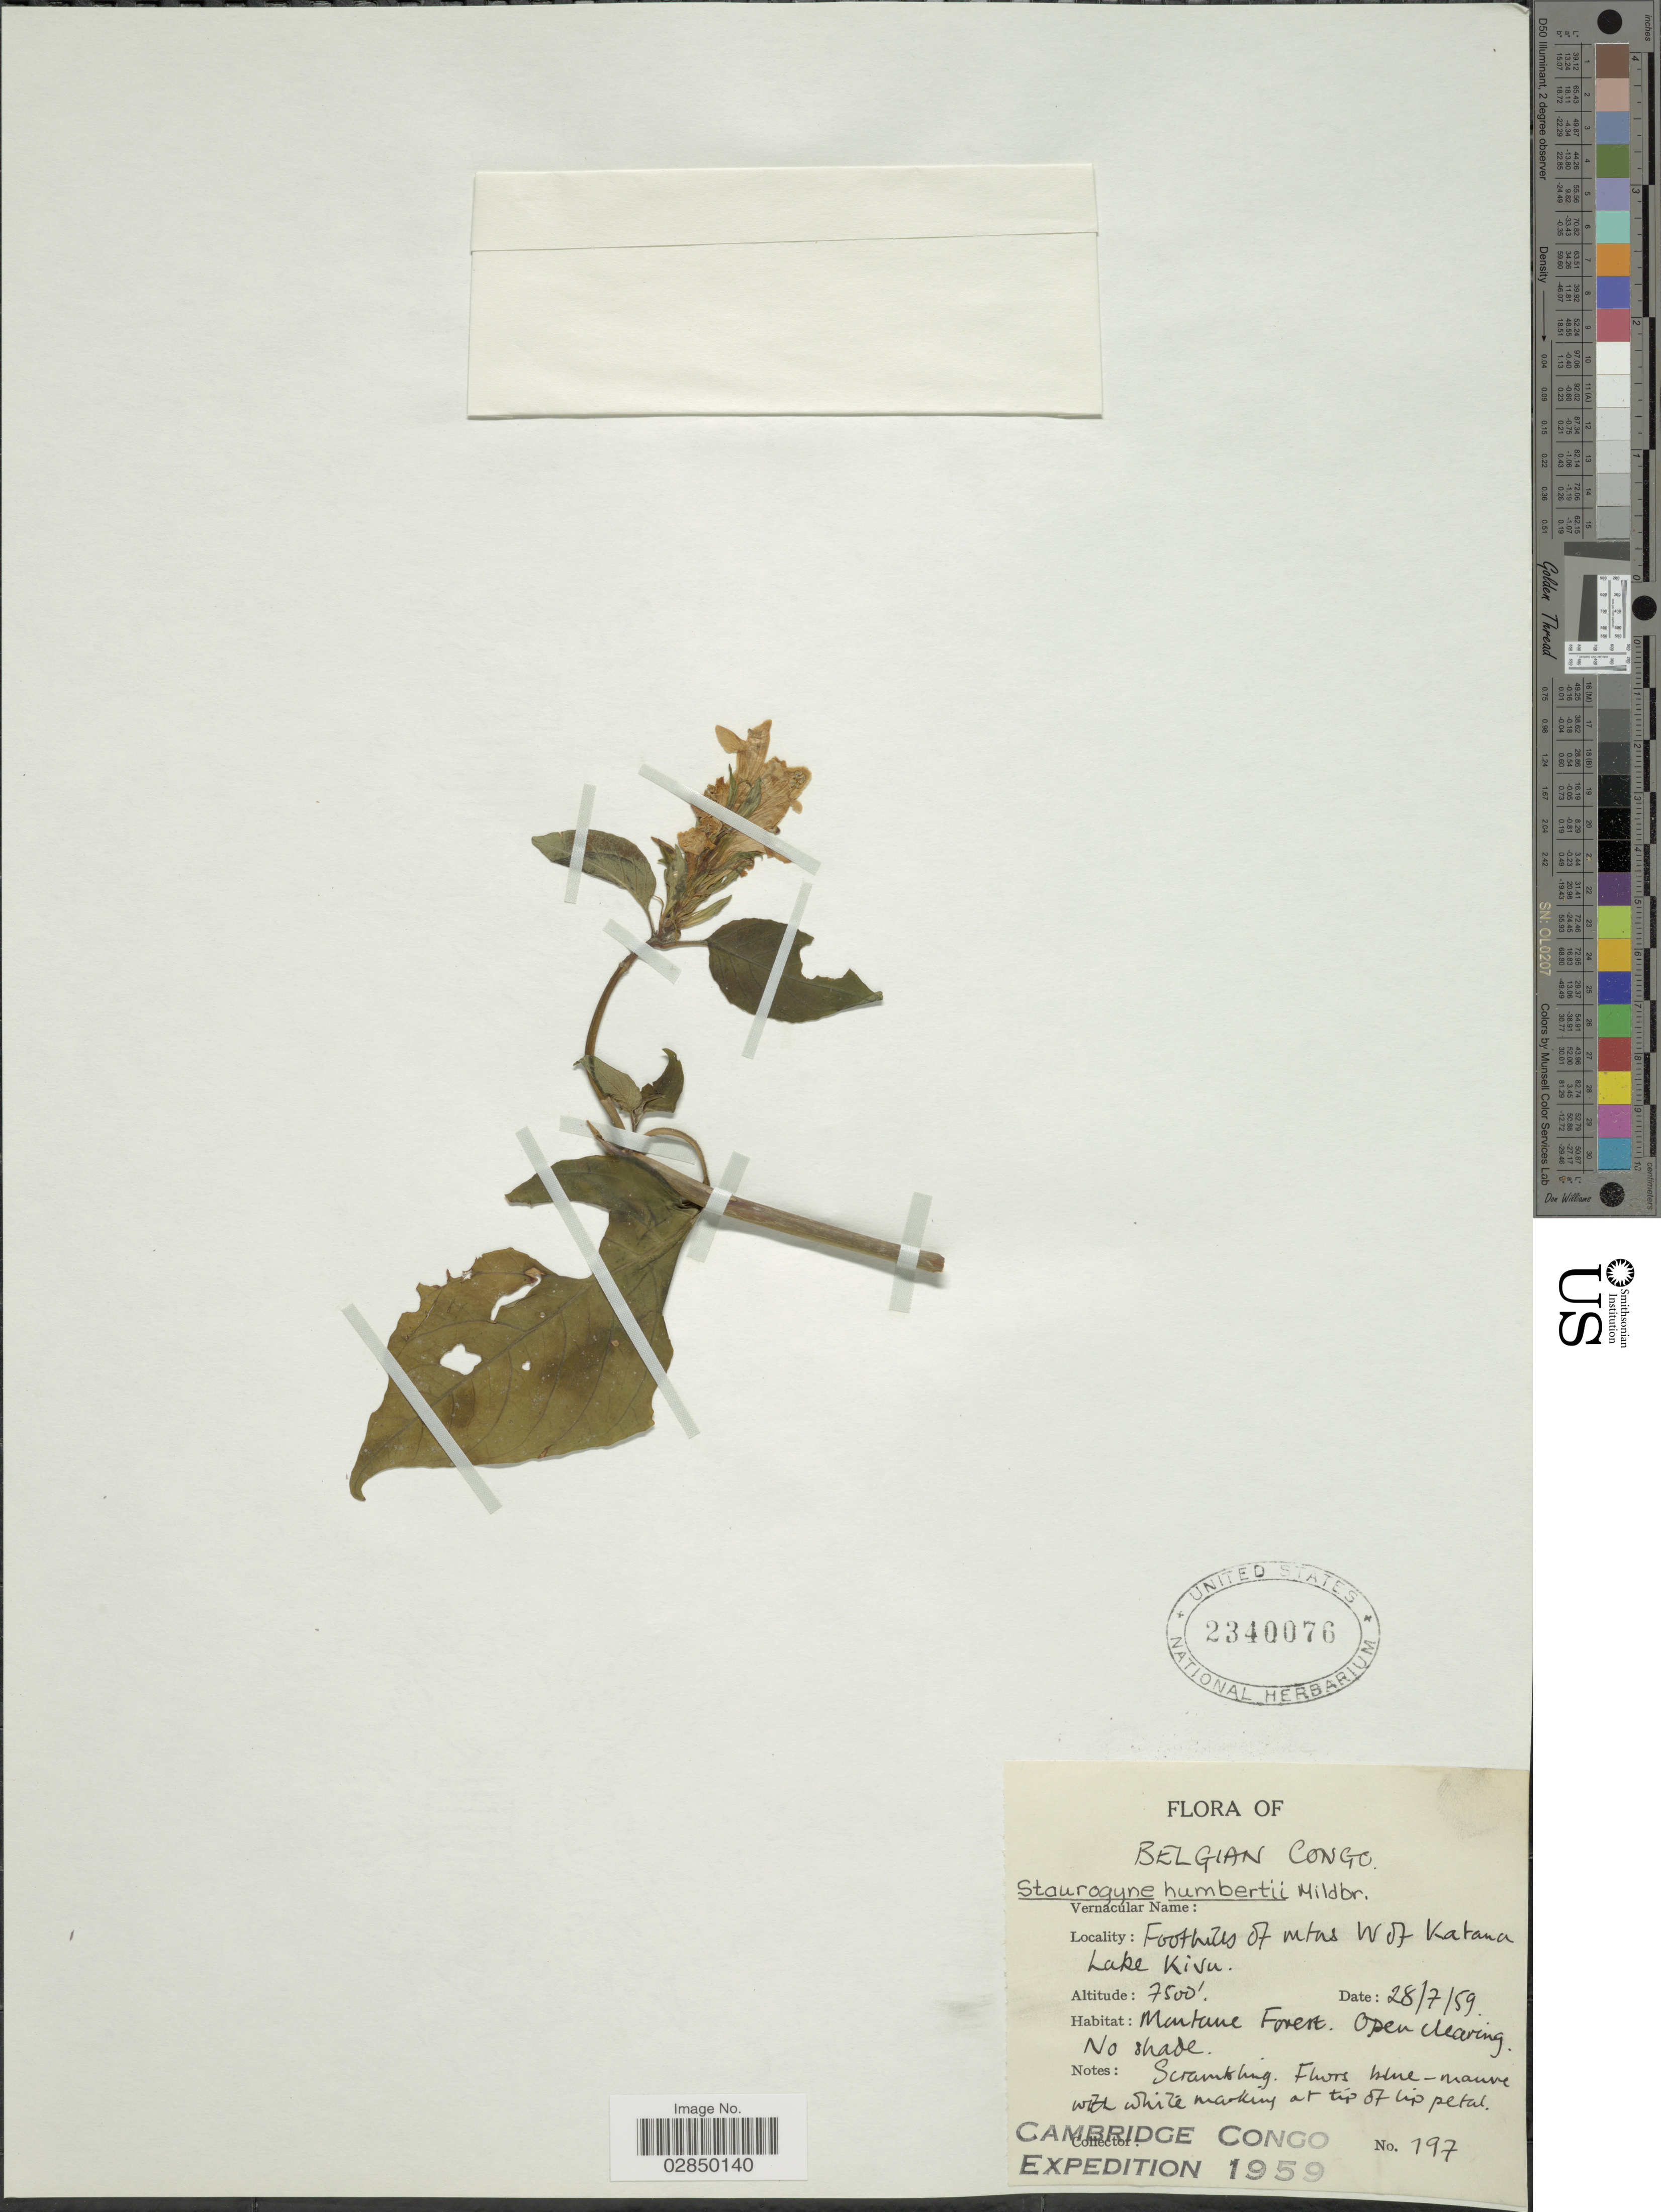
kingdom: Plantae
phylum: Tracheophyta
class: Magnoliopsida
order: Lamiales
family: Acanthaceae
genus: Anisosepalum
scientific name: Anisosepalum alboviolaceum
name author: (Benoist) E. Hossain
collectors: Cambridge Congo Expedition 1959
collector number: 197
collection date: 1959-07-28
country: Congo, Democratic Republic of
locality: Belgian Congo. Foothills of mtns W of Katana. Lake Kivu.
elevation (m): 2286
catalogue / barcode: US 2340076